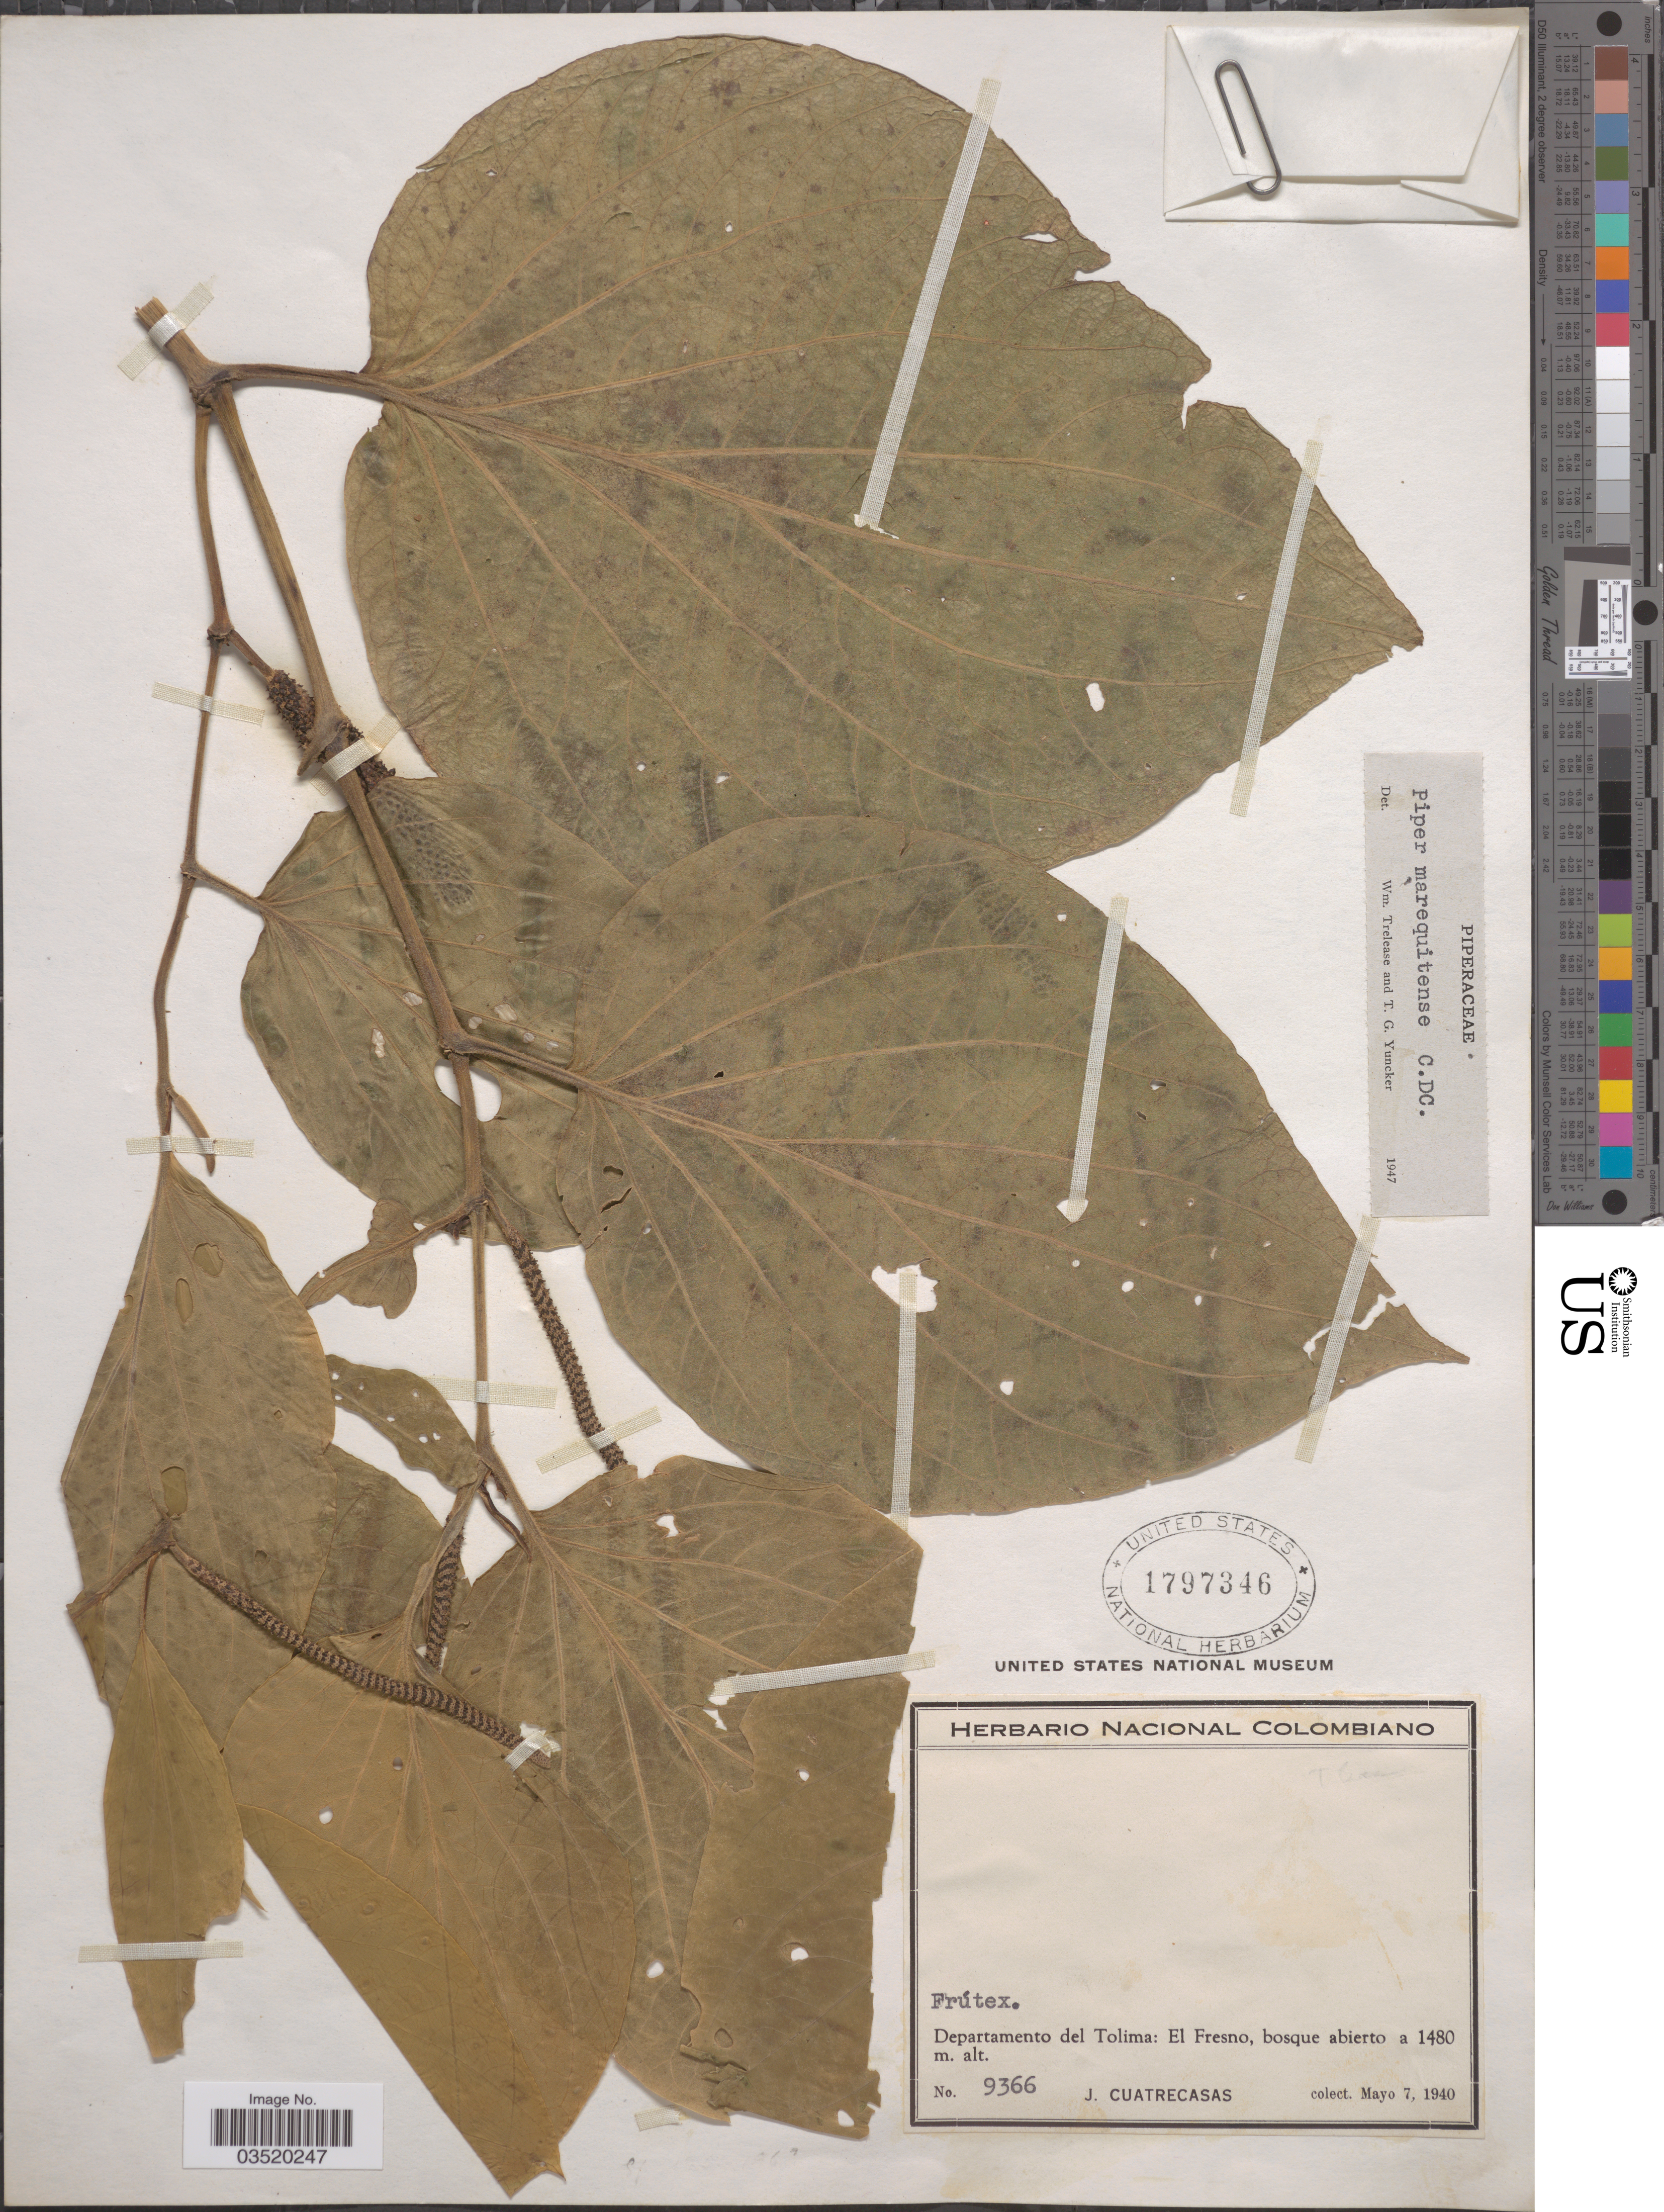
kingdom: Plantae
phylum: Tracheophyta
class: Magnoliopsida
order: Piperales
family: Piperaceae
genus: Piper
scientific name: Piper marequitense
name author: C. DC.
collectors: J. Cuatrecasas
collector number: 9366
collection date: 1940-05-07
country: Colombia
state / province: Tolima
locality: Departamento del Tolima: El Fresno.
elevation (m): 1480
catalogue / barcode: US 1797346